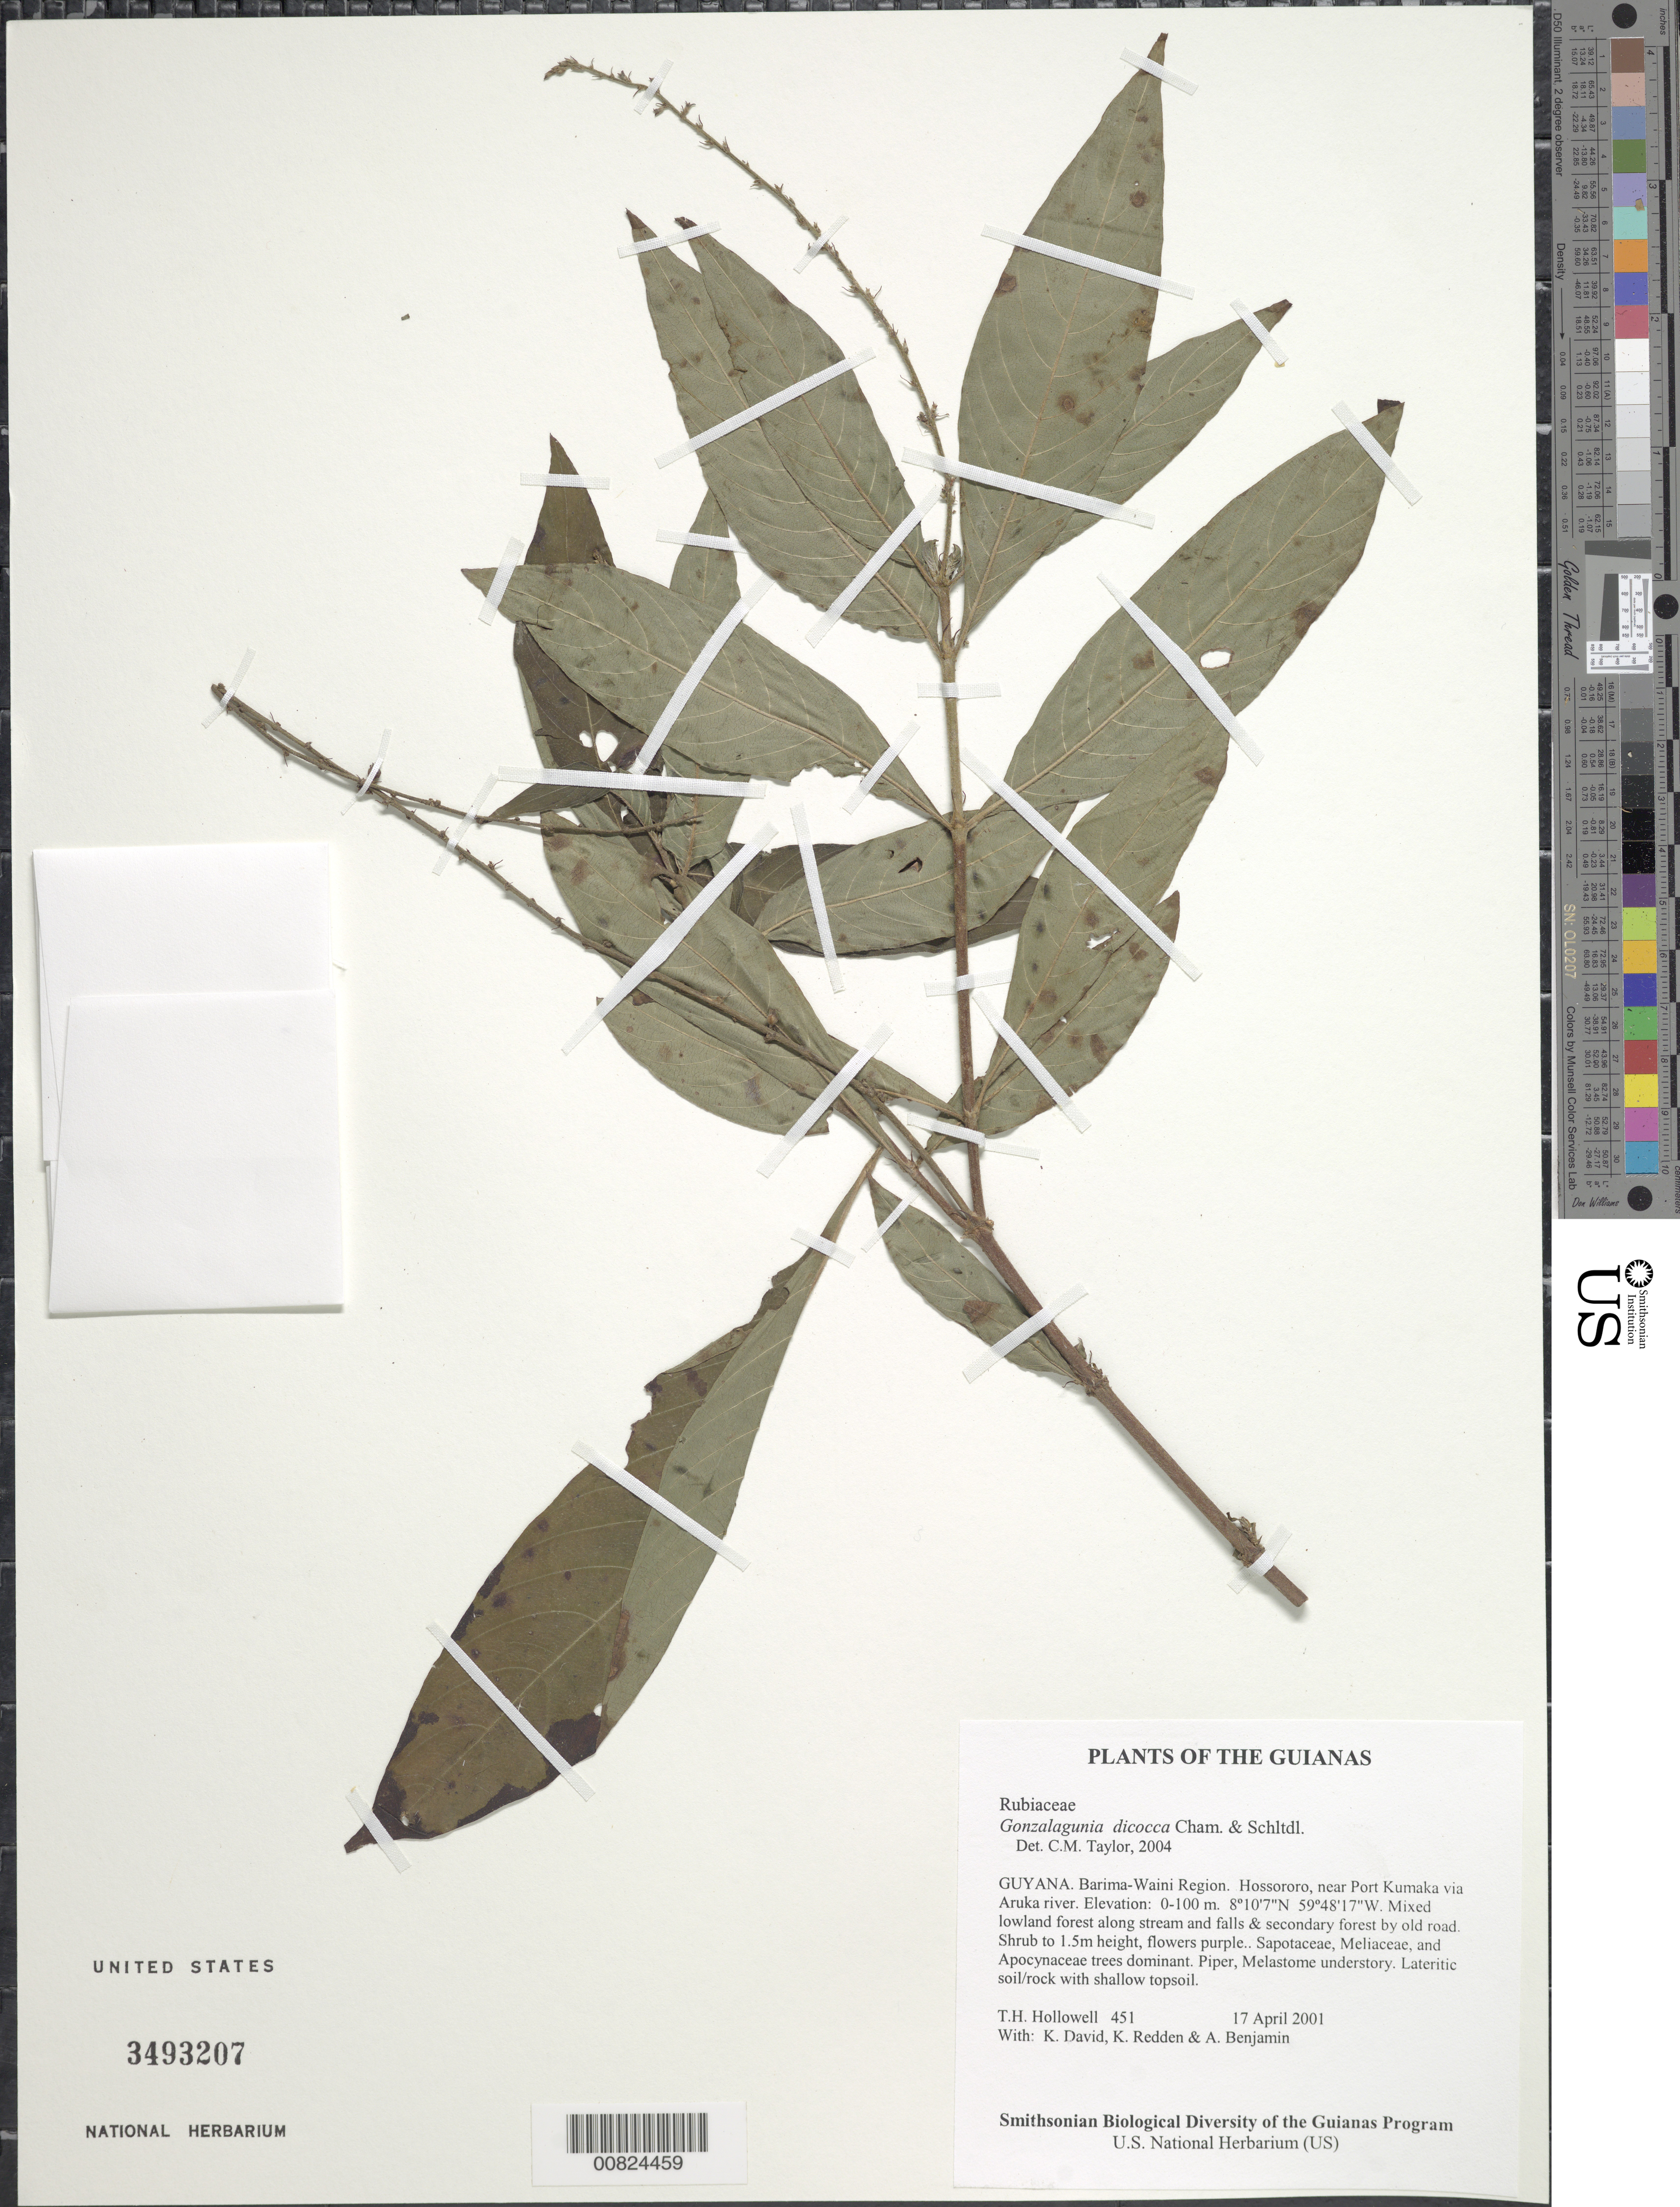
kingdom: Plantae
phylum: Tracheophyta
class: Magnoliopsida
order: Gentianales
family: Rubiaceae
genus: Gonzalagunia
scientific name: Gonzalagunia dicocca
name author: Cham. & Schltdl.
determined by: Taylor, Charlotte M.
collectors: T. Hollowell, K. David, K. M. Redden & A. Benjamin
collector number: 451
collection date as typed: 17 April 2001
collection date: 2001-04-17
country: Guyana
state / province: Barima-Waini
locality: Hossororo, near Port Kumaka via Aruka river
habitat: Mixed lowland forest along stream and falls & secondary forest by old road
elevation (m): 0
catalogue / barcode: US 3493207